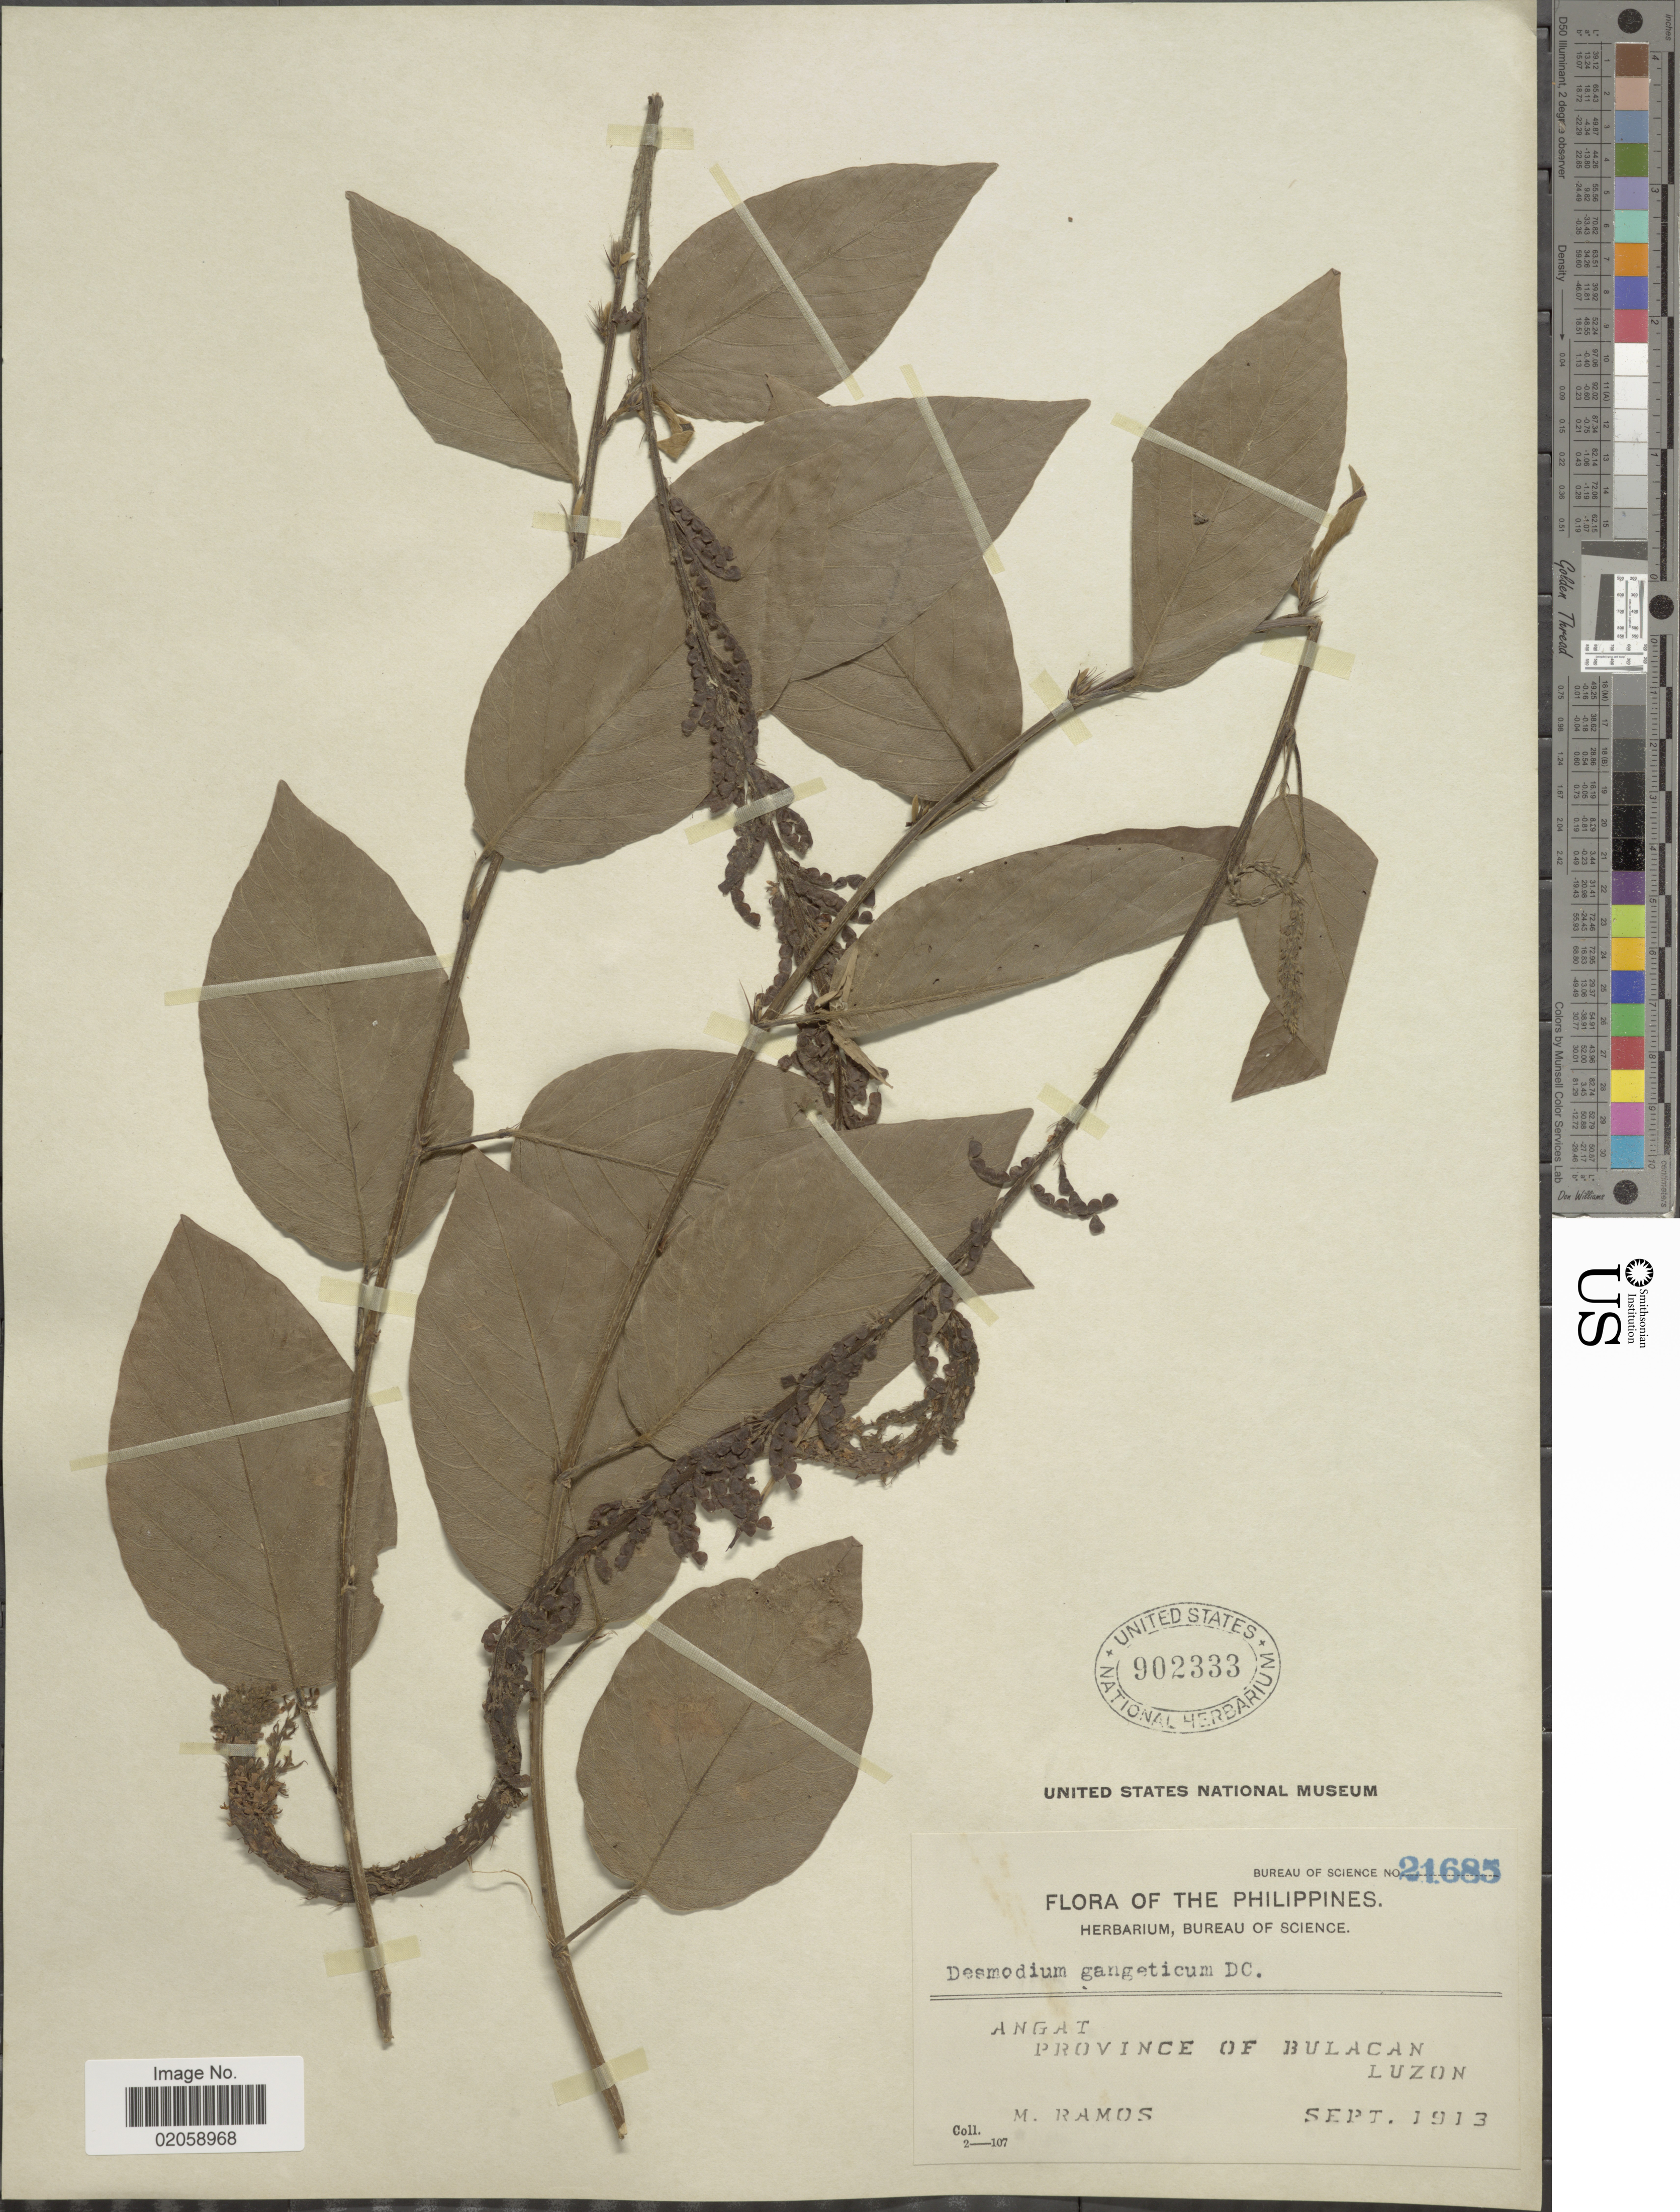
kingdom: Plantae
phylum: Tracheophyta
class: Magnoliopsida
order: Fabales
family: Fabaceae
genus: Pleurolobus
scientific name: Pleurolobus gangeticus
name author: (L.) J. St.-Hil. ex H. Ohashi & K. Ohashi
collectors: M. Ramos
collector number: Bureau of Science 21685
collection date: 1913-09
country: Philippines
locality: Angat. Province of Bulacan. Luzon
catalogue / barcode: US 902333